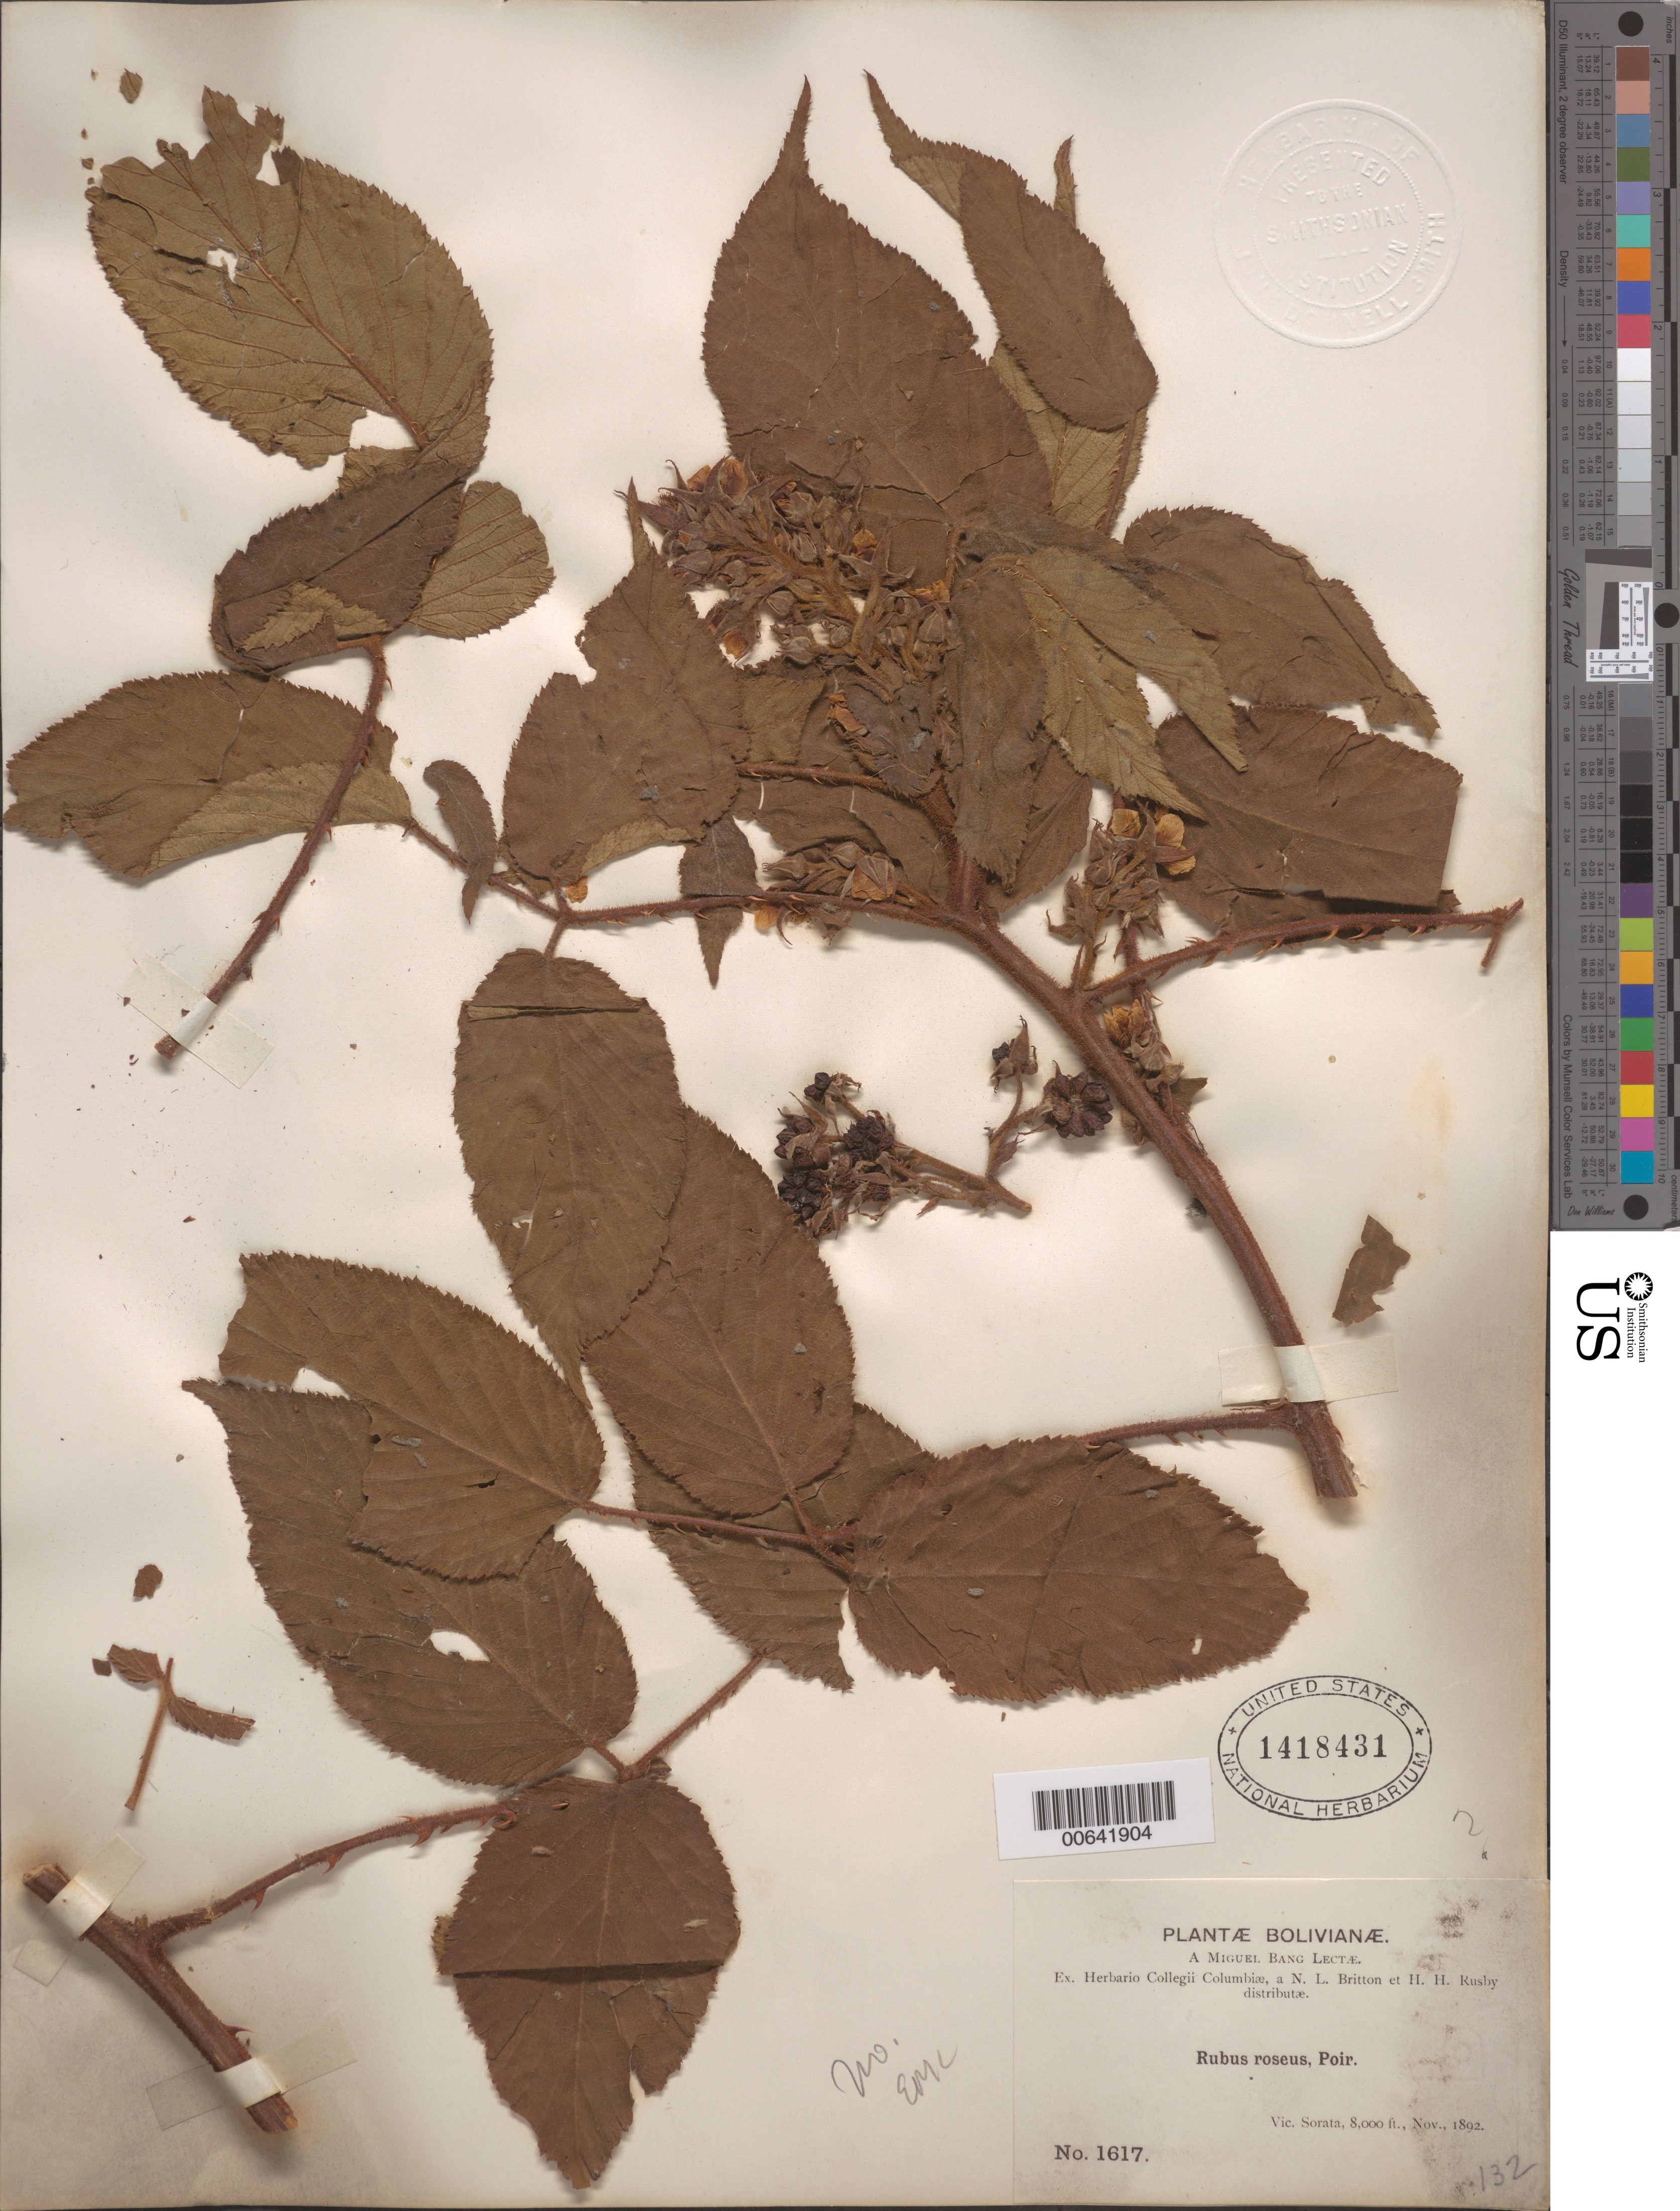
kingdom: Plantae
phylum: Tracheophyta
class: Magnoliopsida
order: Rosales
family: Rosaceae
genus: Rubus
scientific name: Rubus poliophyllus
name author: Focke in Donn. Sm.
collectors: M. Bang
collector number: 1617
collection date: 1892-11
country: Bolivia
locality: Vic. Sorata.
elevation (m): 2438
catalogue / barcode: US 1418431